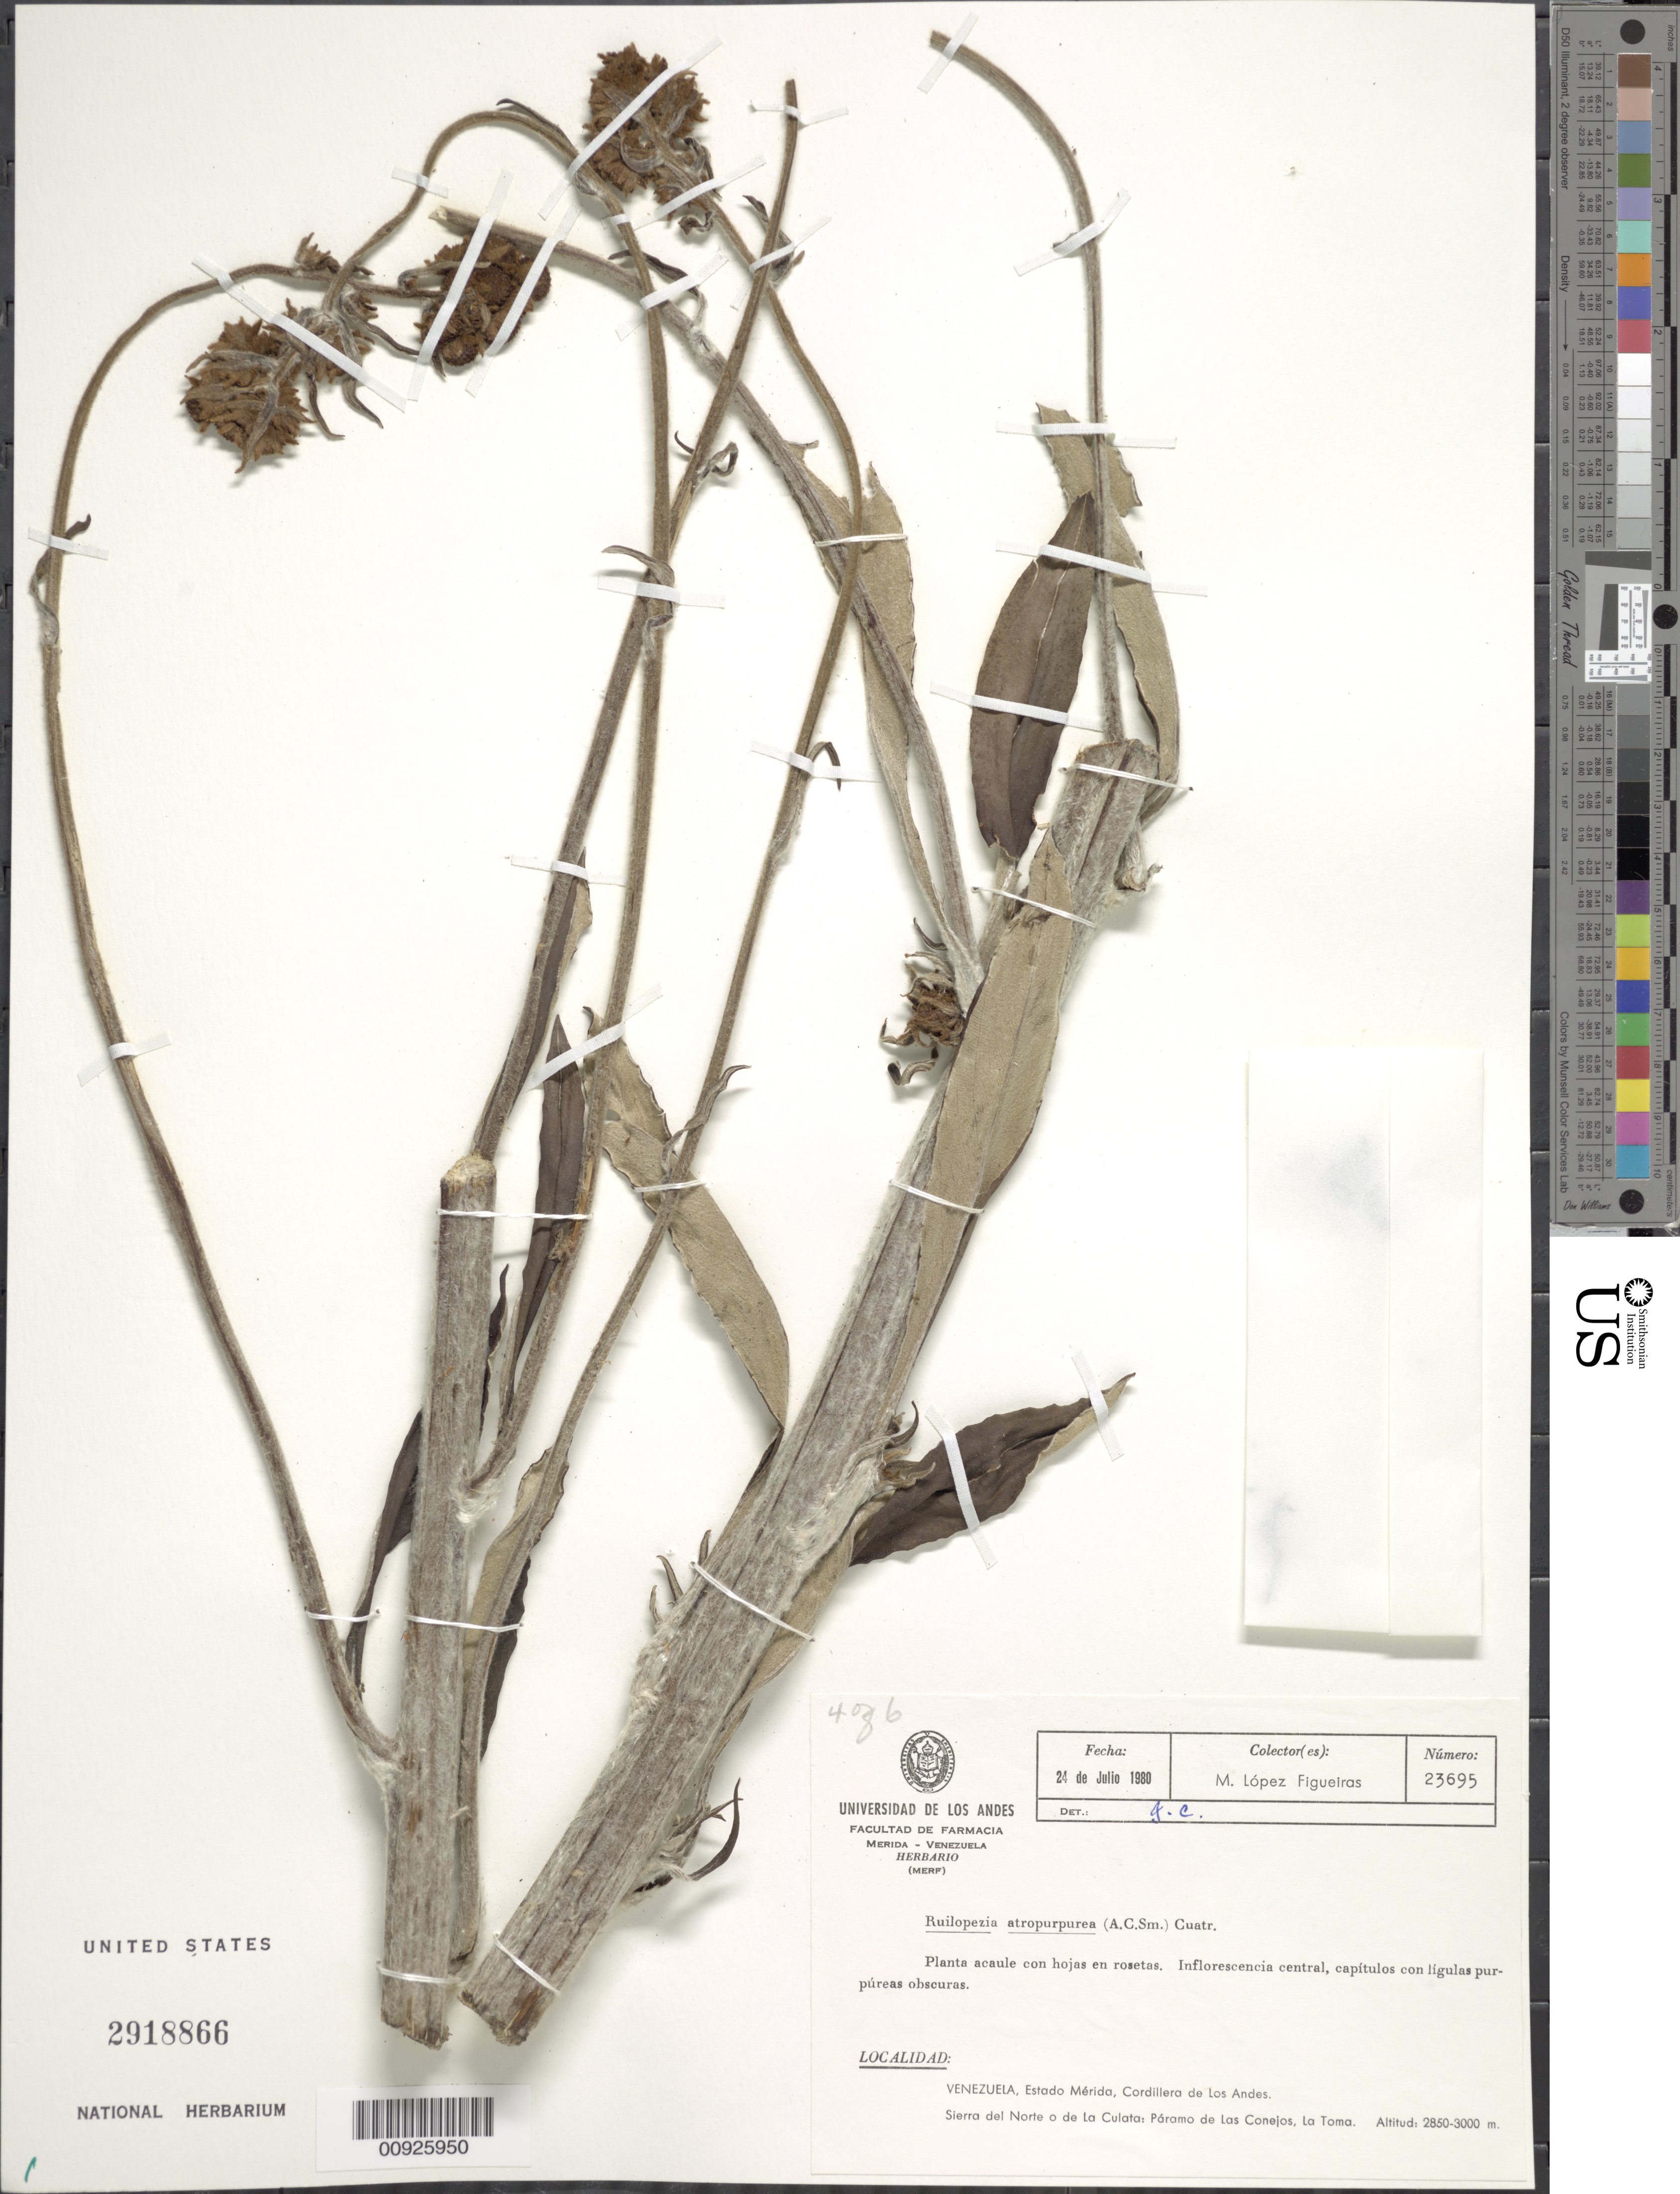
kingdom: Plantae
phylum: Tracheophyta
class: Magnoliopsida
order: Asterales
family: Asteraceae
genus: Ruilopezia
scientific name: Ruilopezia atropurpurea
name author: (A.C. Sm.) Cuatrec.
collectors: M. López Figueiras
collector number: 23695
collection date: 1980-07-24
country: Venezuela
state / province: Mérida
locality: Sierra del Norte o de la Culata; Páramo de los Conejos, La Toma.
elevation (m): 2850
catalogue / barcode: US 2918866